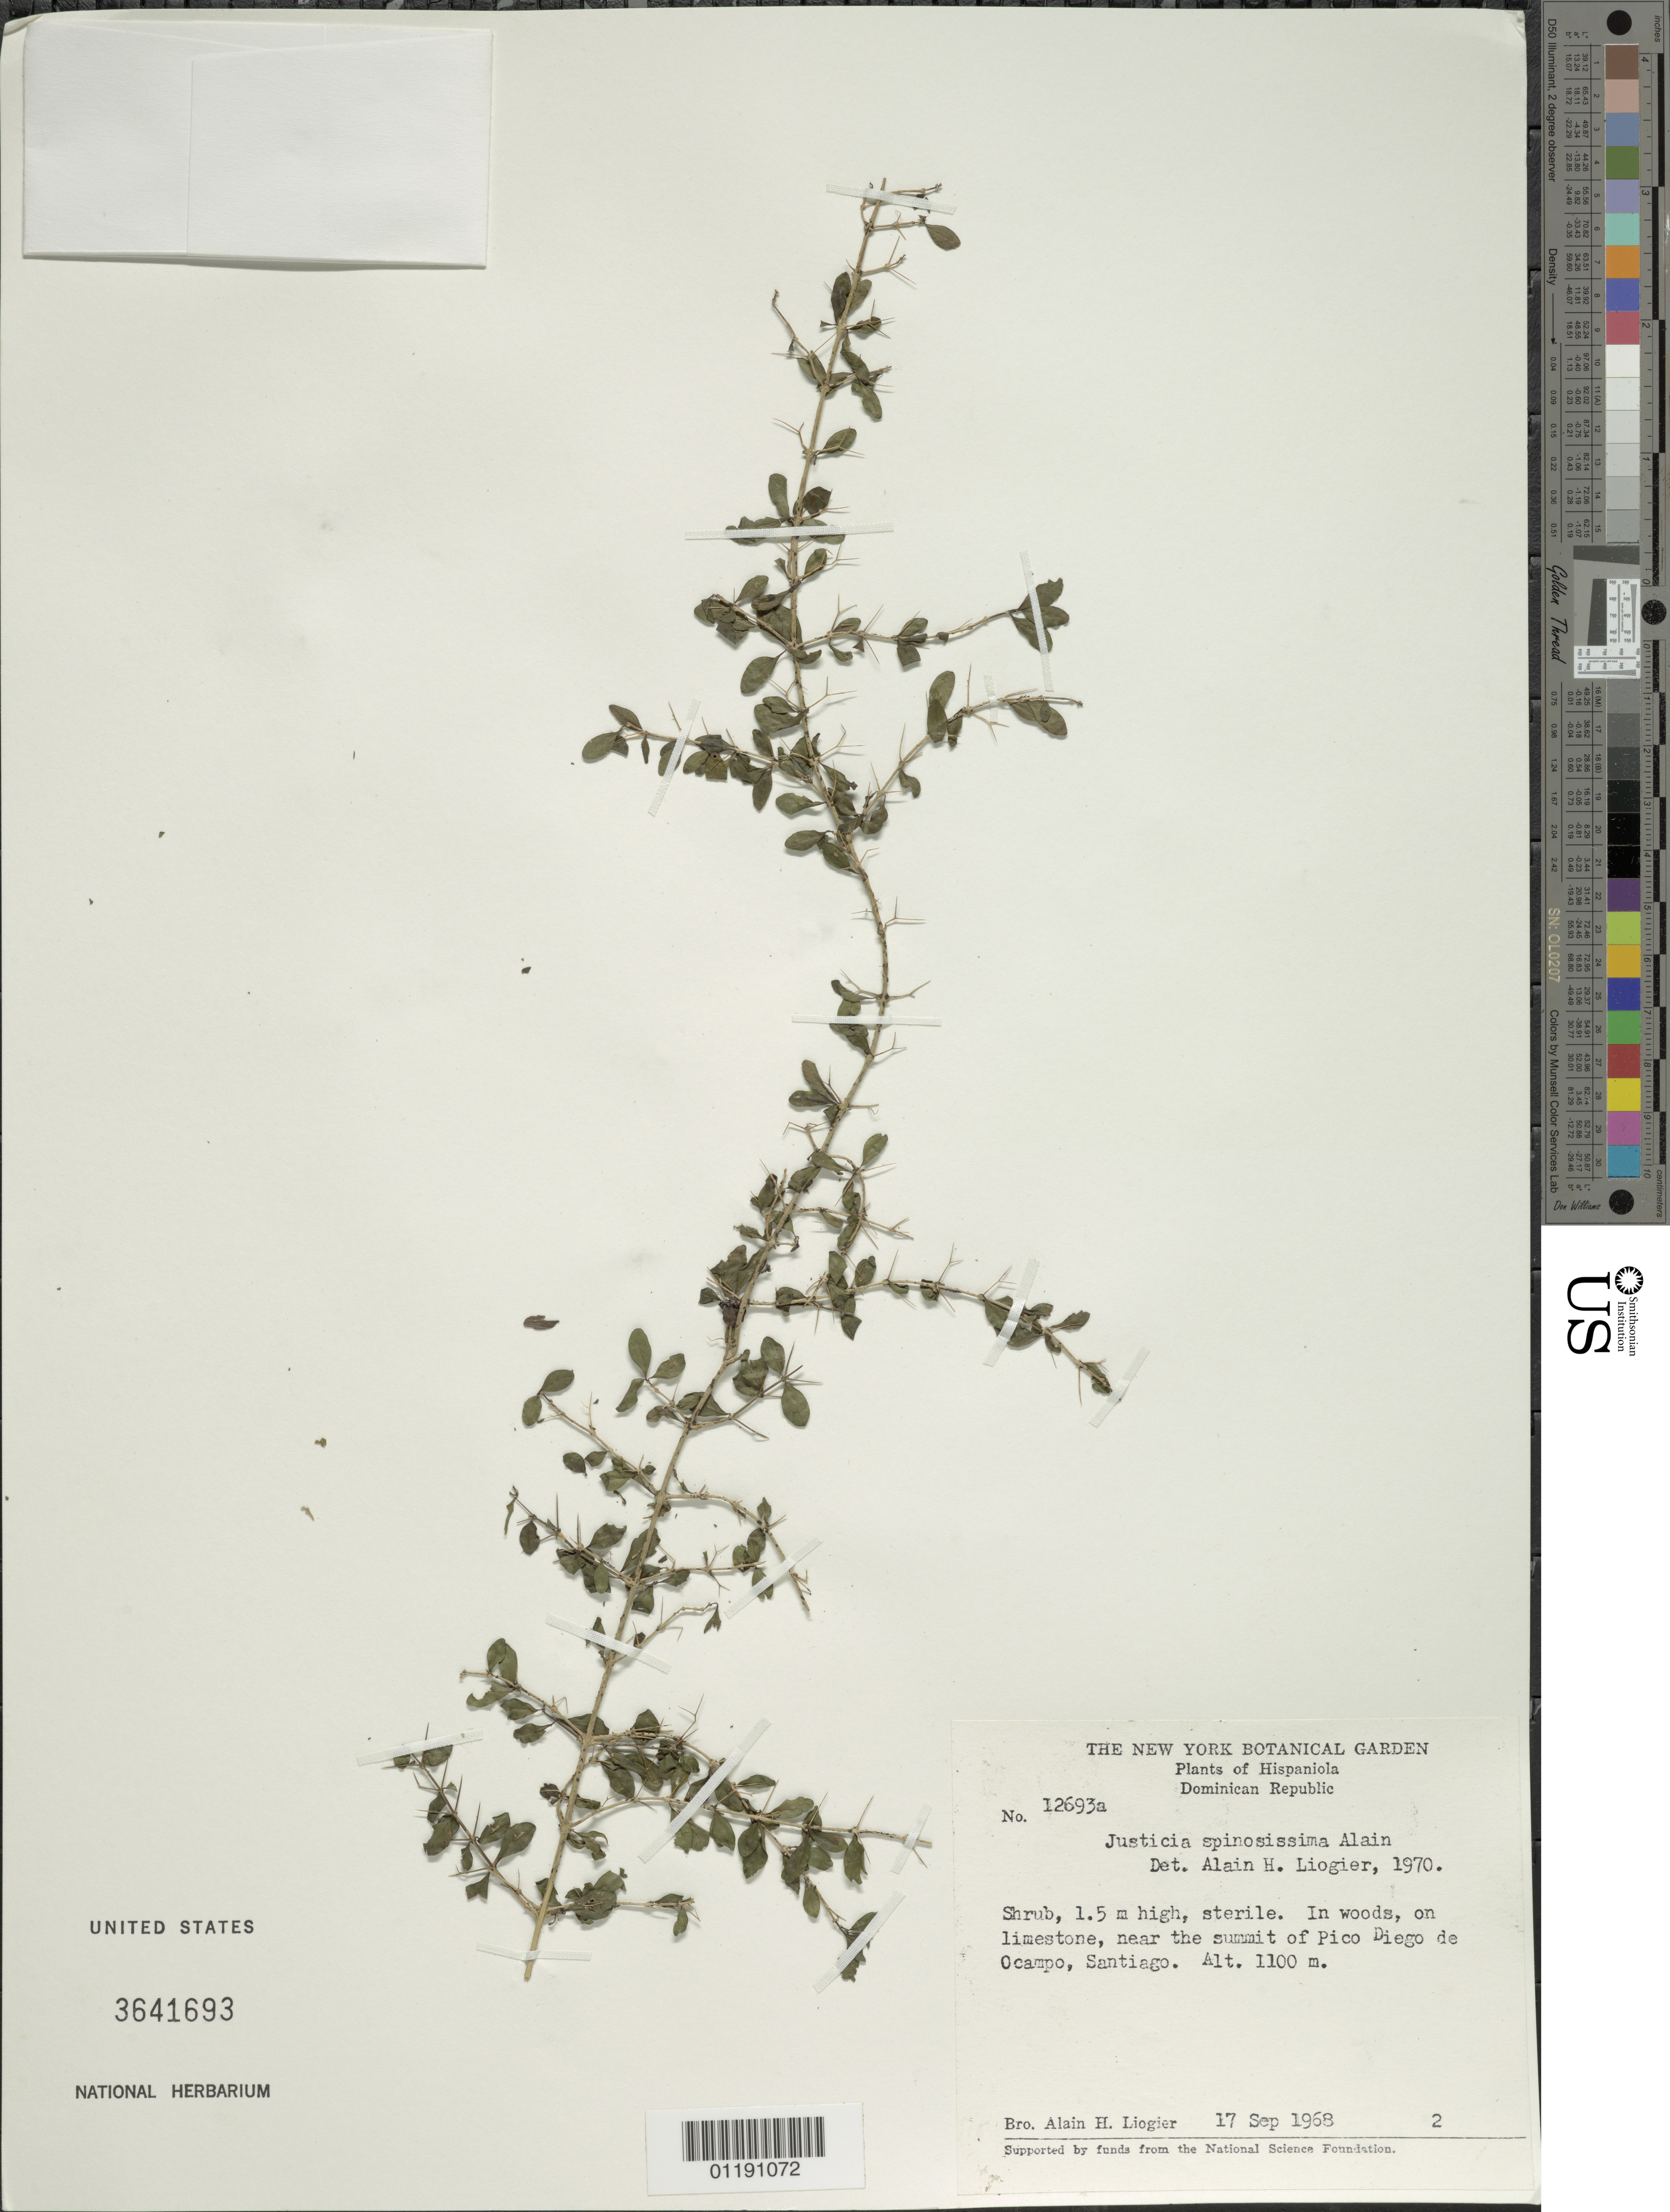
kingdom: Plantae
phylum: Tracheophyta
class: Magnoliopsida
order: Lamiales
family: Acanthaceae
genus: Justicia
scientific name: Justicia spinosissima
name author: Alain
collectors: A. H. Liogier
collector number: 12693a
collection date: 1968-09-17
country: Dominican Republic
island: Hispaniola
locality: In woods, on limestone, near the summit of Pico Diego de Ocampo, Santiago.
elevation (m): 1100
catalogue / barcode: US 3641693